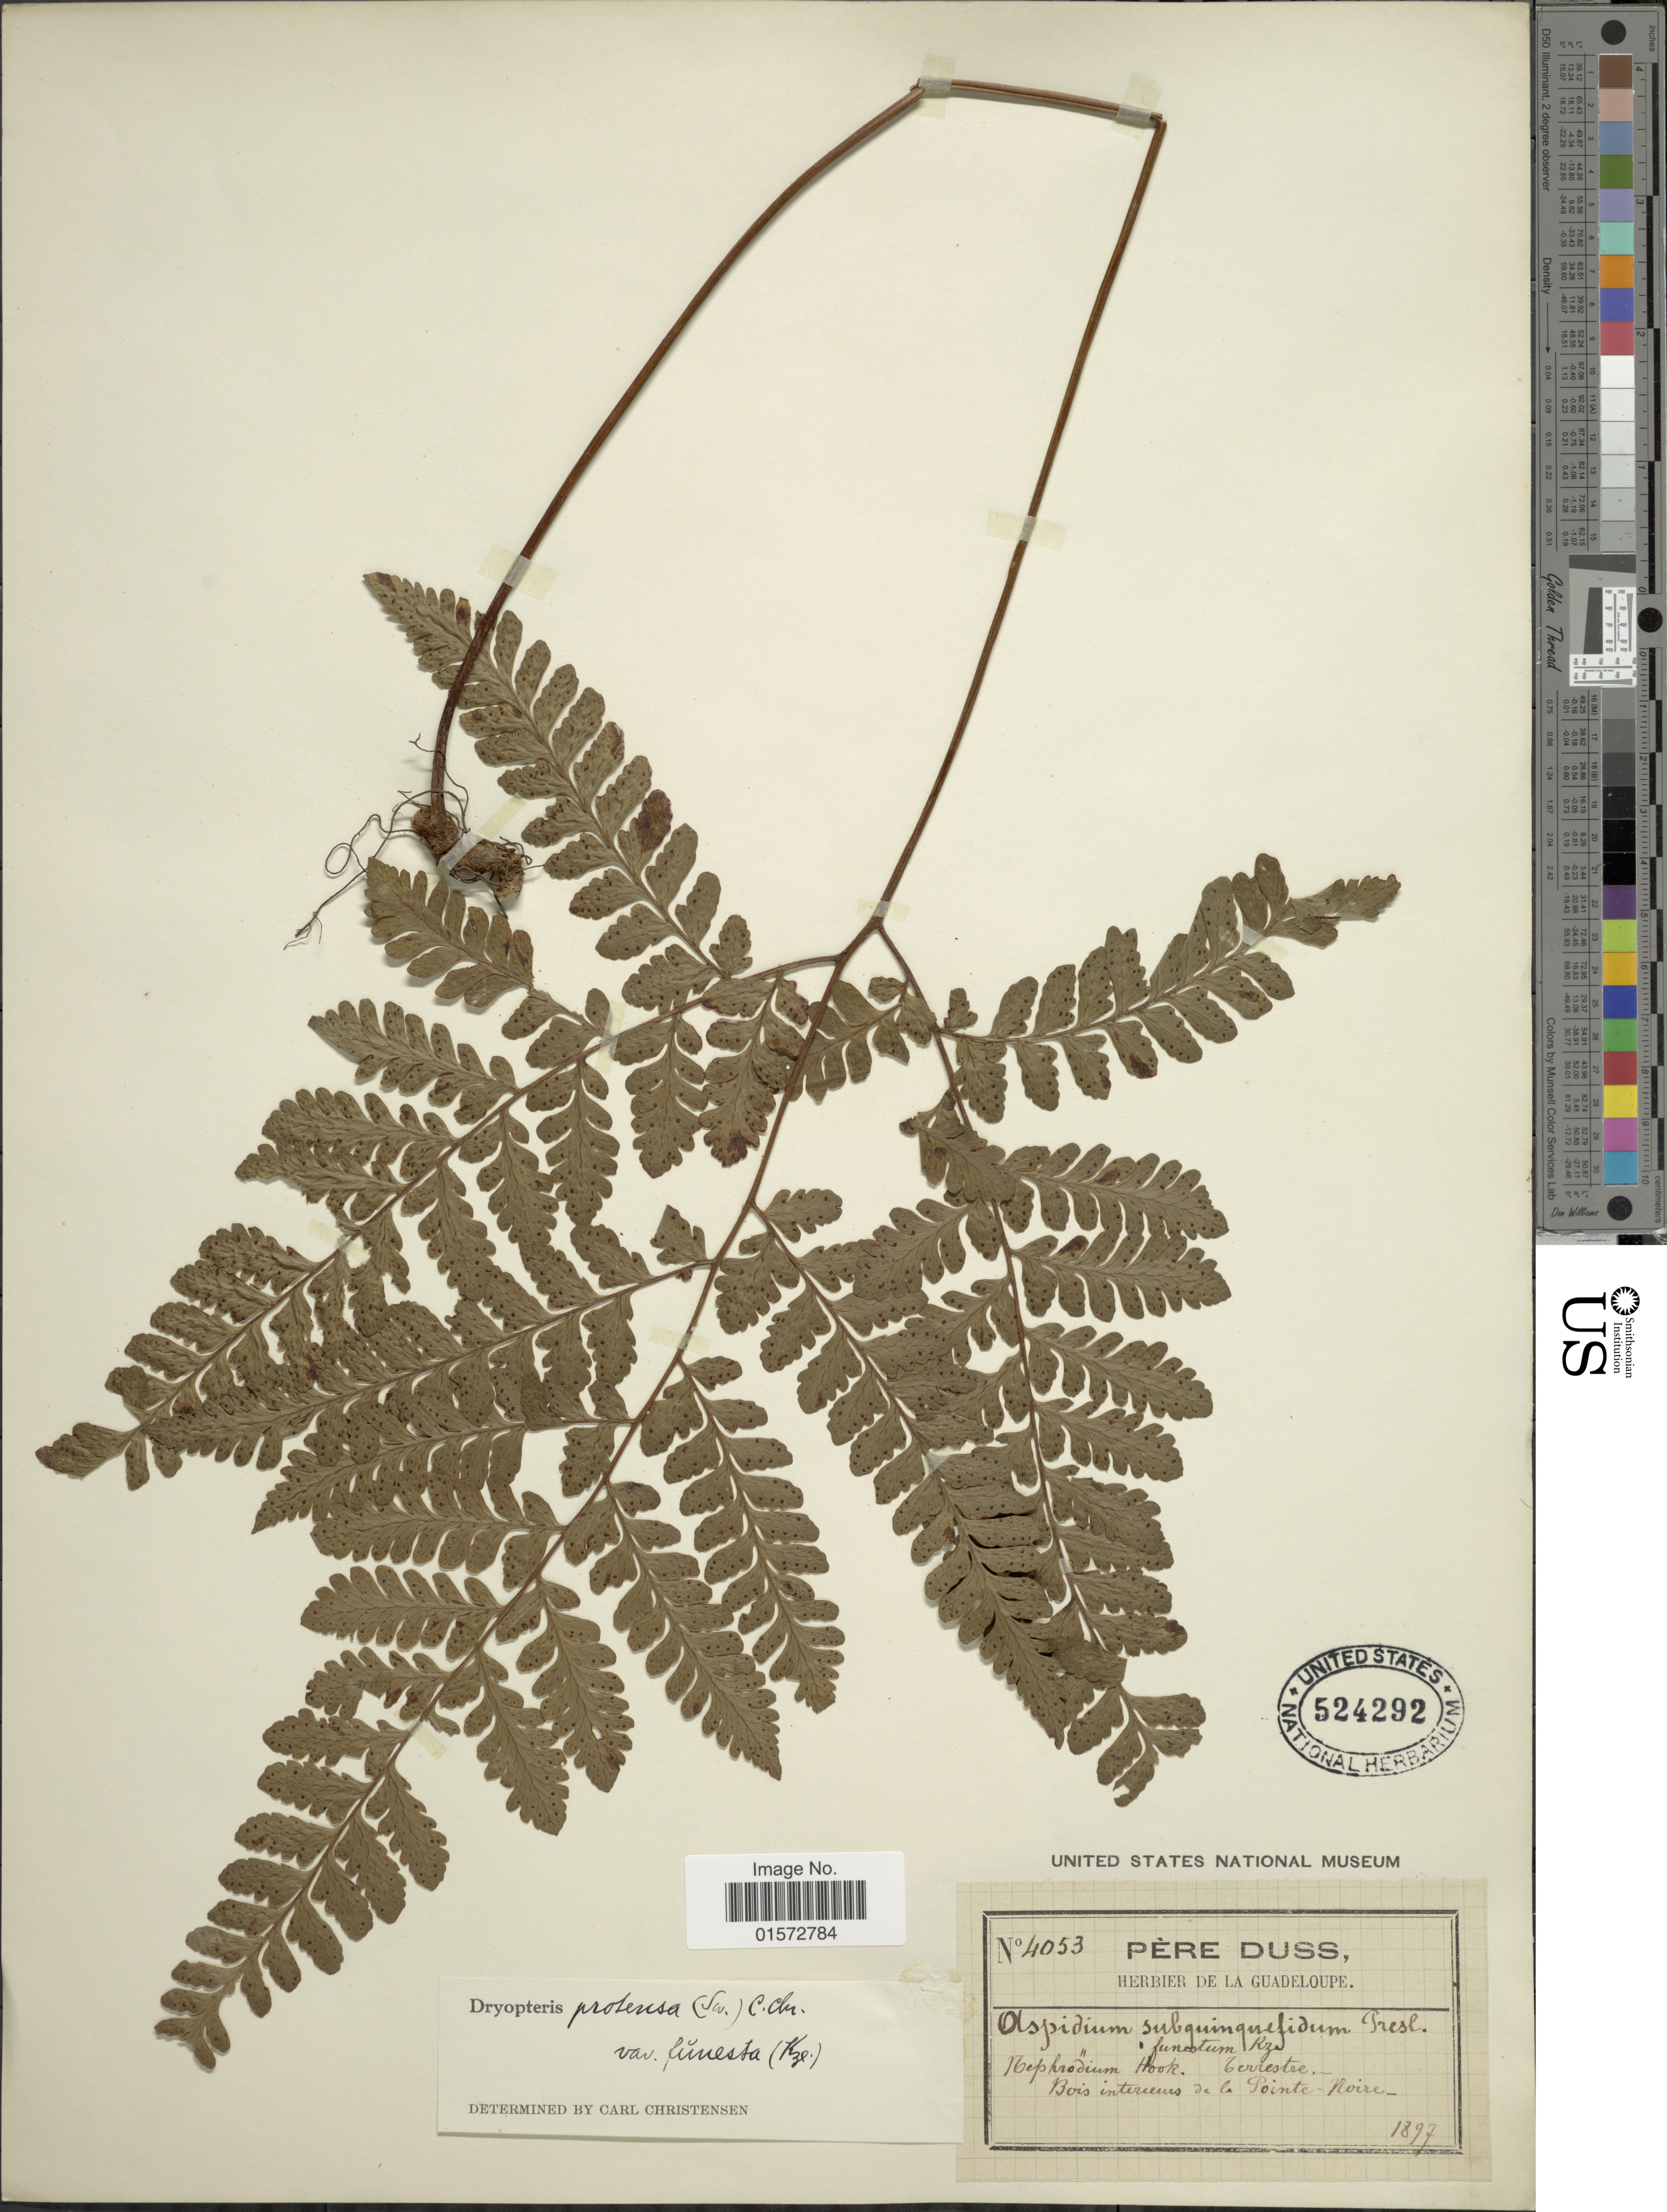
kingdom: Plantae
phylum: Tracheophyta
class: Polypodiopsida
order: Polypodiales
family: Tectariaceae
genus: Triplophyllum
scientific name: Triplophyllum funestum var. funestum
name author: (Kunze) Holttum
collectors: Père Duss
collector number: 4053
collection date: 1897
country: Guadeloupe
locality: Bois interieurs de la Pointe-Noire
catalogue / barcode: US 524292